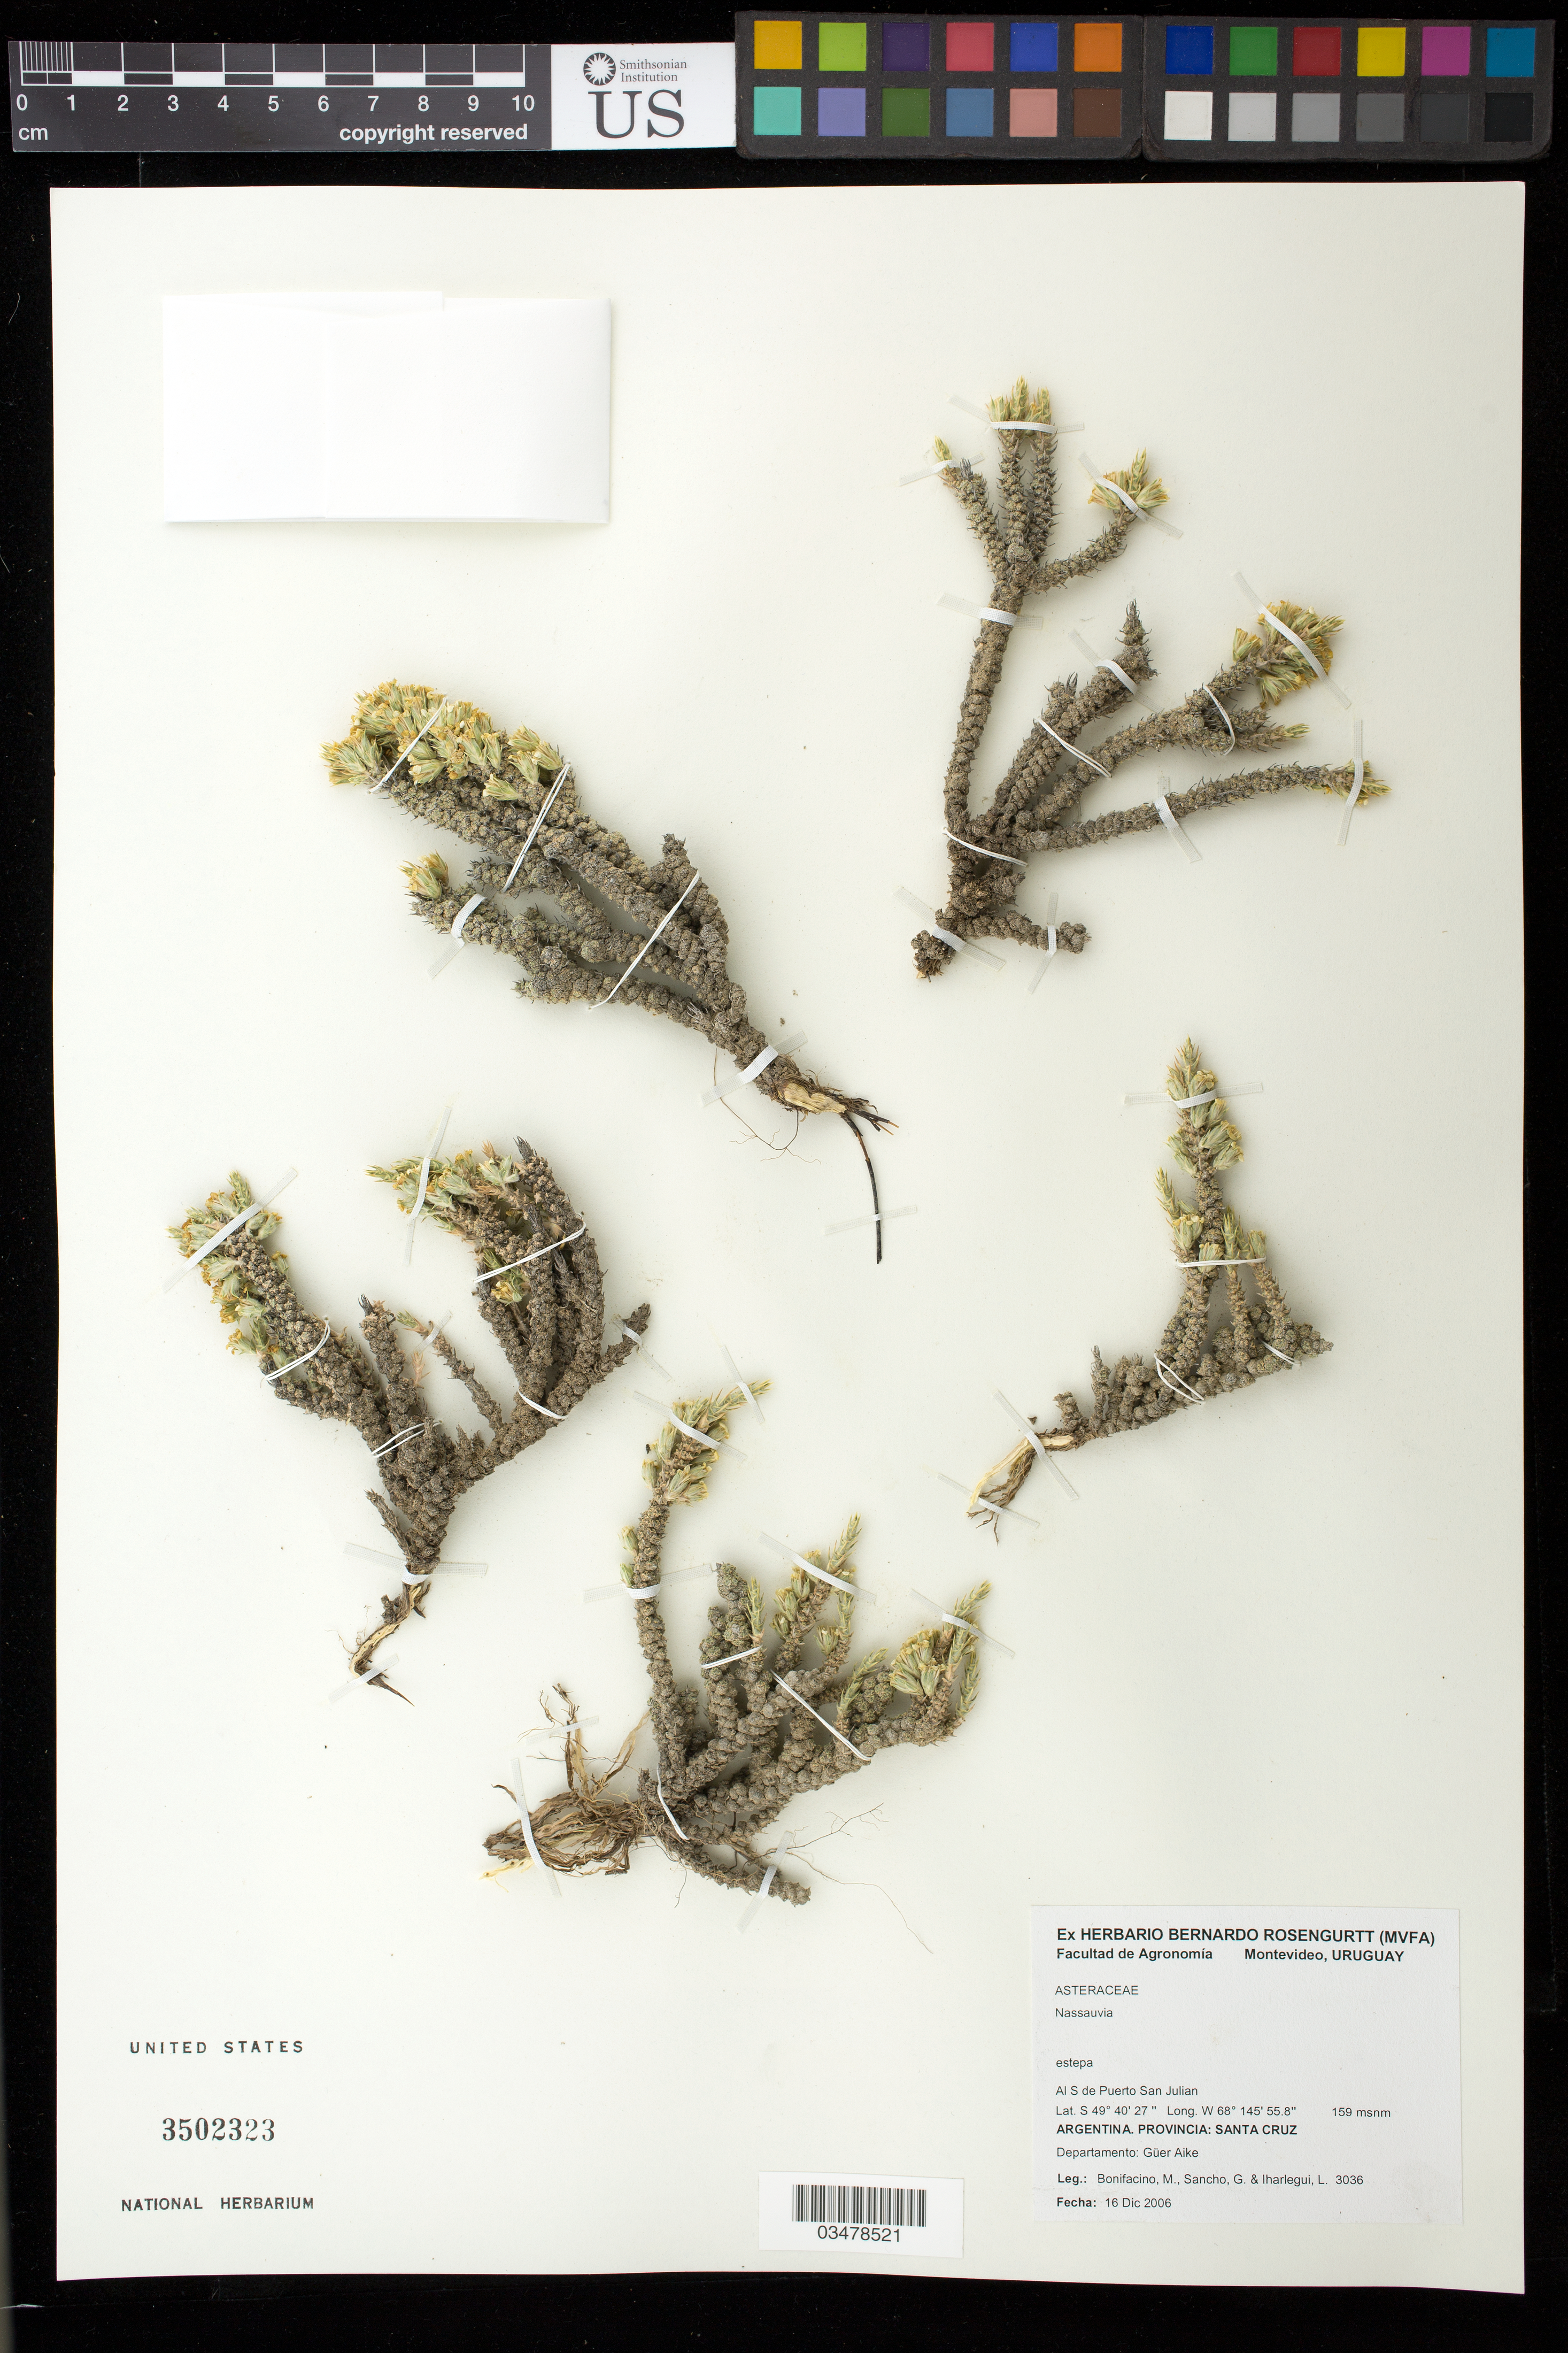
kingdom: Plantae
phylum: Tracheophyta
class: Magnoliopsida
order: Asterales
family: Asteraceae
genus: Nassauvia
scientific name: Nassauvia sp.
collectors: M. Bonifacino, G. Sancho & L. Iharlegui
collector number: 3036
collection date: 2006-12-16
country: Argentina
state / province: Santa Cruz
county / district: Guer Aike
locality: Al S de Puerto San Julian.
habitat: Estepa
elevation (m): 159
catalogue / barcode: US 3502323